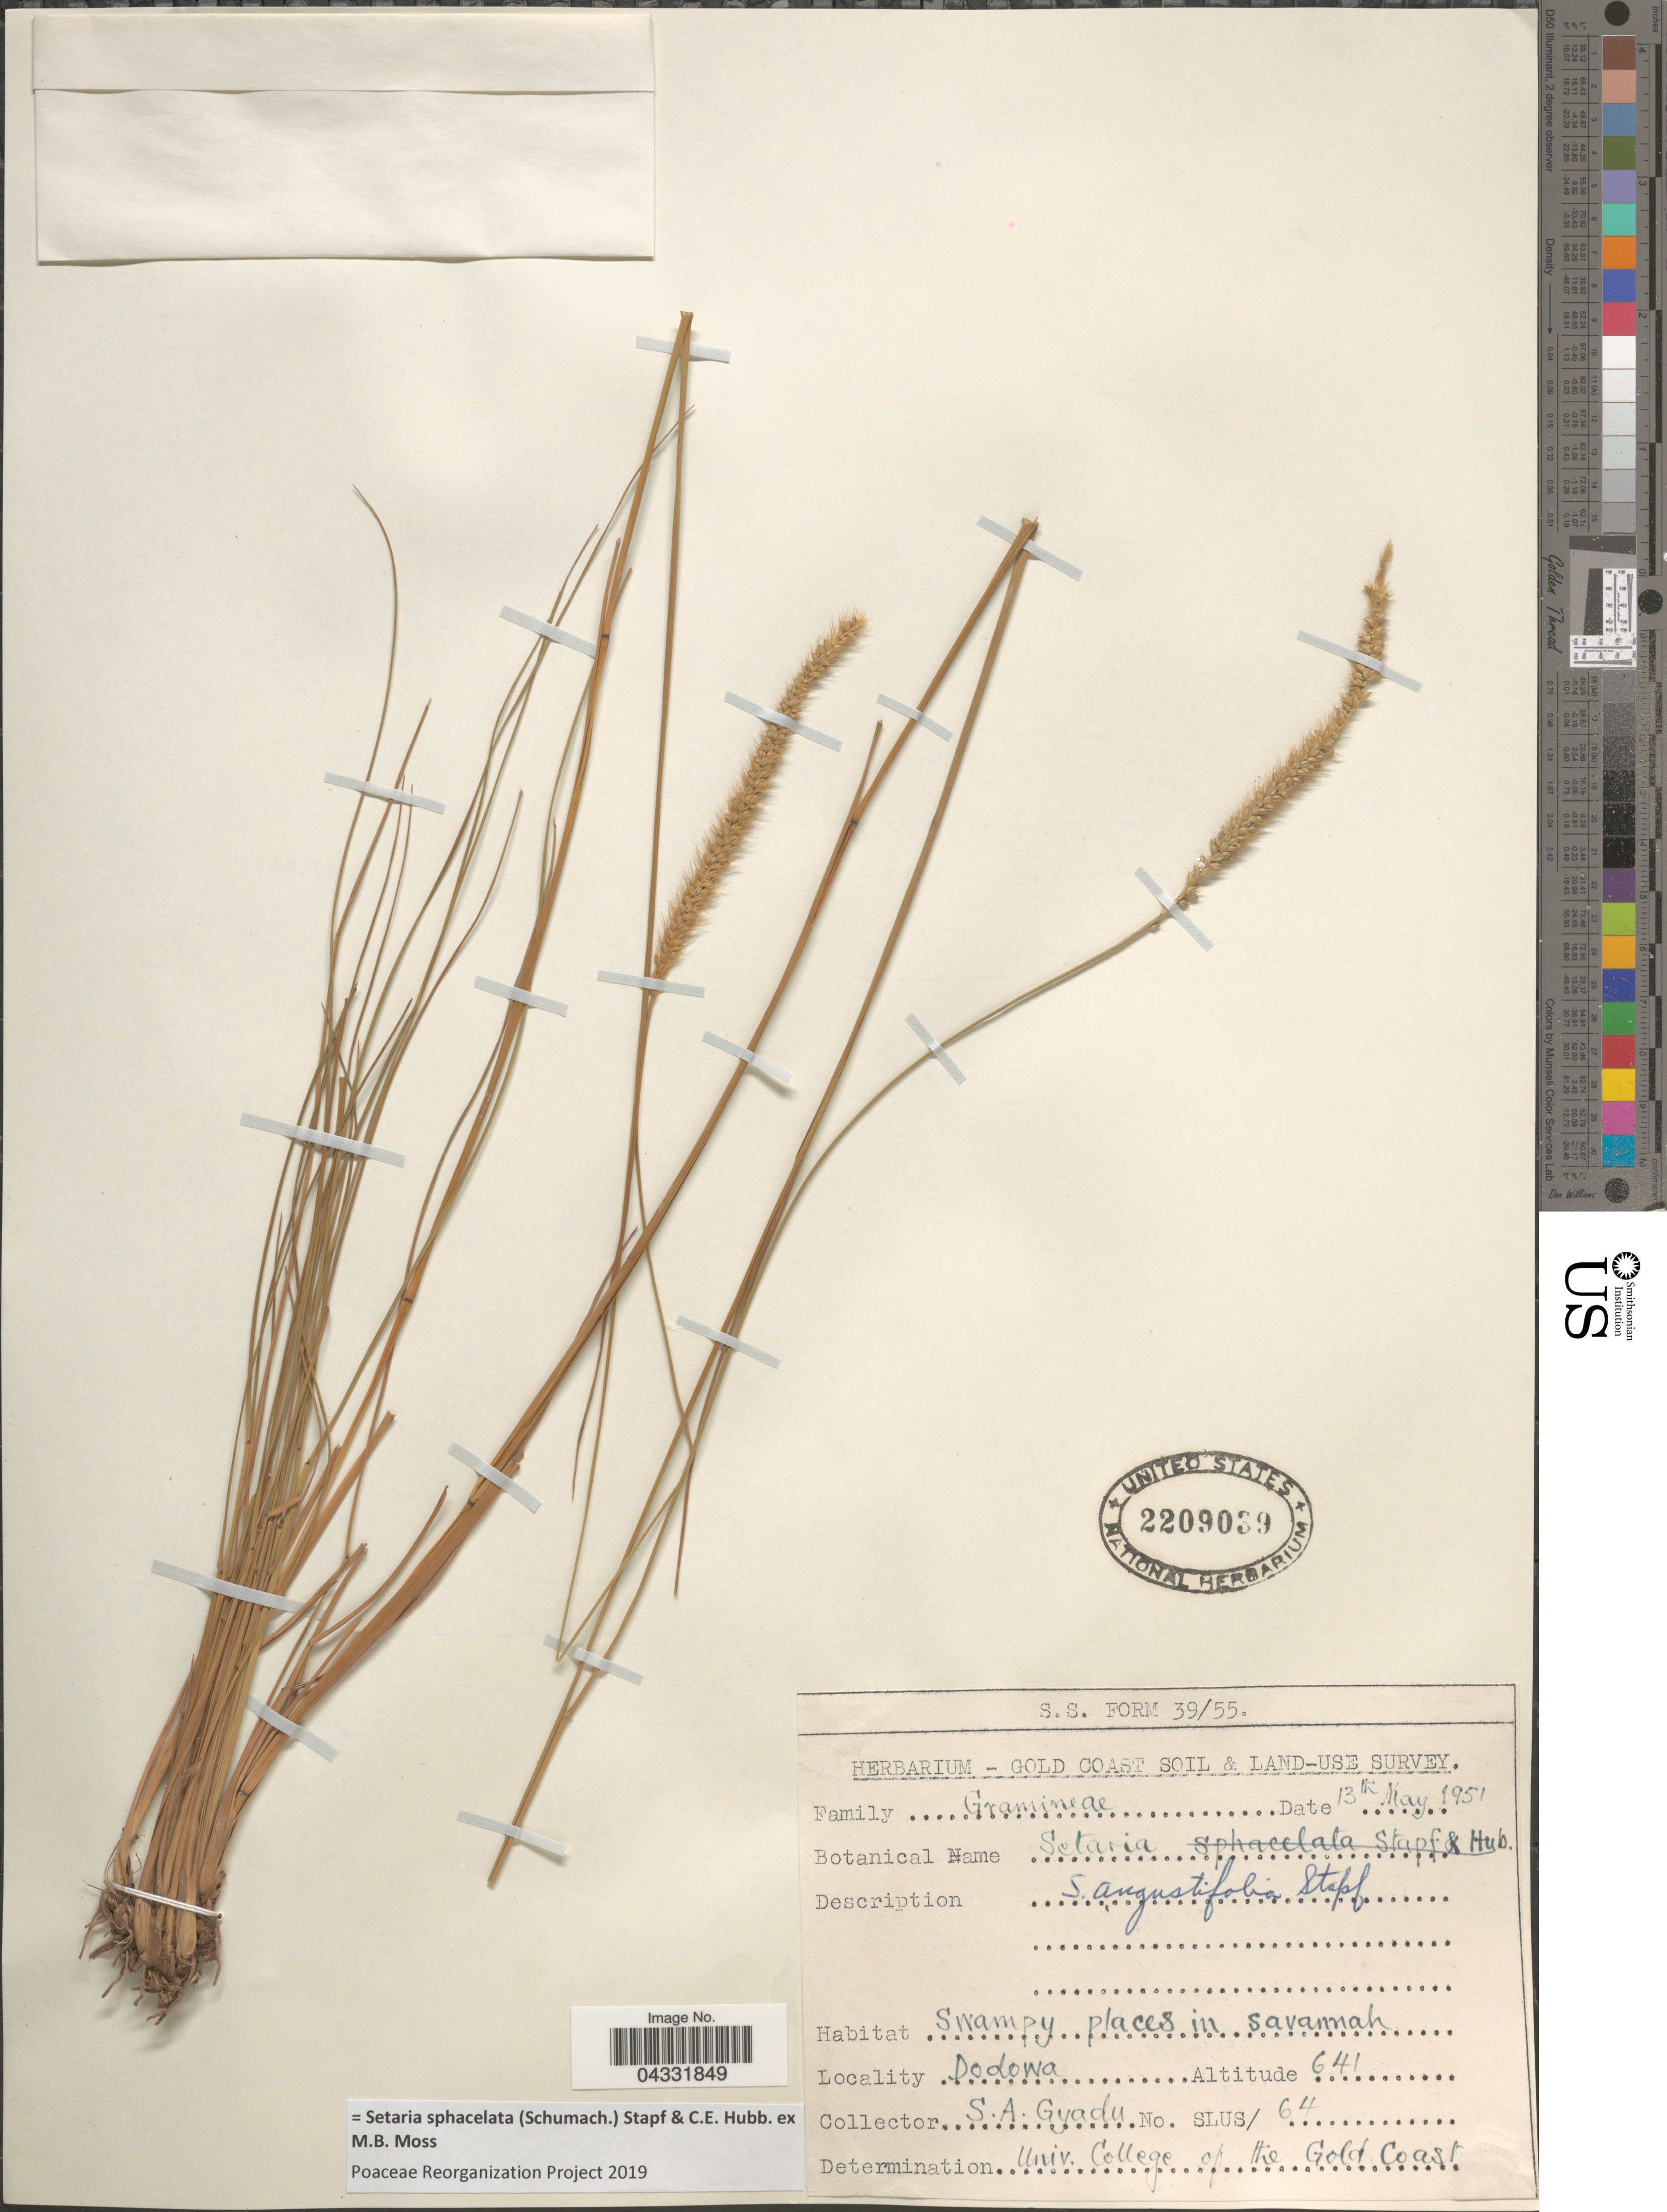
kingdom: Plantae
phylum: Tracheophyta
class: Liliopsida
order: Poales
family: Poaceae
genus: Setaria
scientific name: Setaria sphacelata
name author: (Schumach.) Stapf & Hubb. ex Moss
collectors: S. Gyadu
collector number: SLUS/64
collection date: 1951-05-13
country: Ghana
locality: Gold Coast Soil & Land-Use Survey. Dodowa.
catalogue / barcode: US 2209039